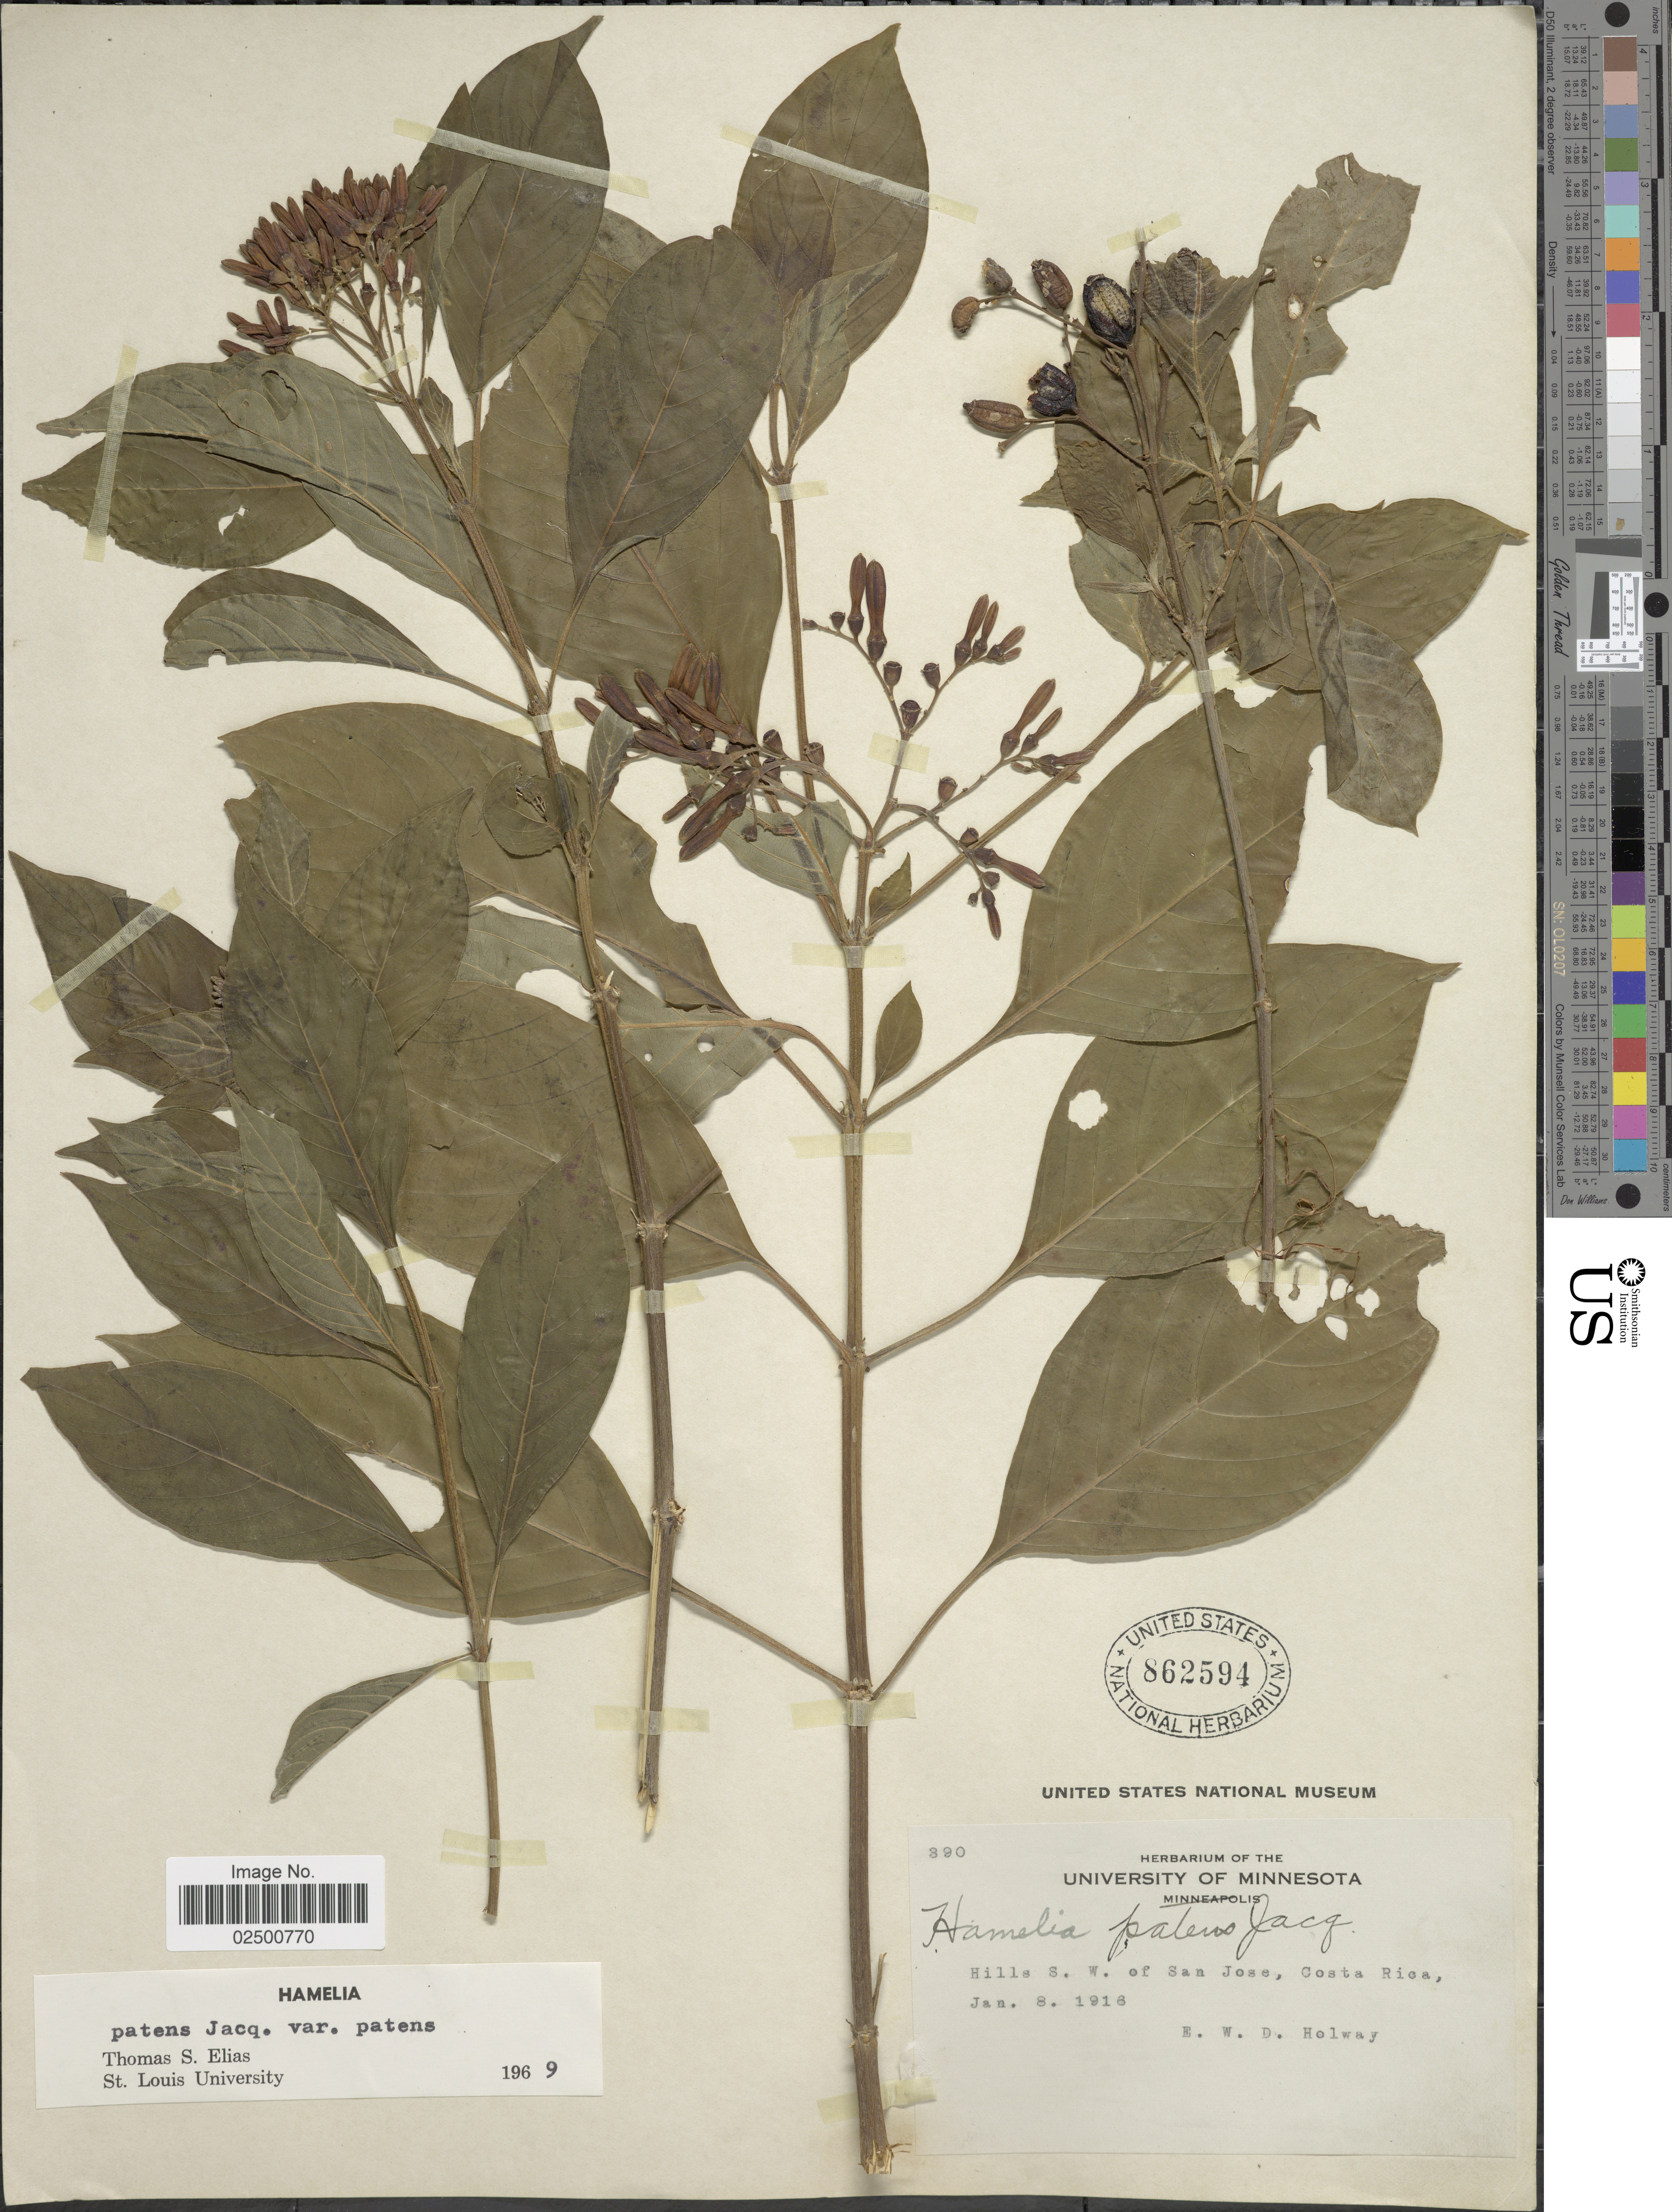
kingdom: Plantae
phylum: Tracheophyta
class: Magnoliopsida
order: Gentianales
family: Rubiaceae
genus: Hamelia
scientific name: Hamelia patens var. patens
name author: Jacq.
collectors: E. W. D. Holway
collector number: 390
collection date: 1918-01-08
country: Costa Rica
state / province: San José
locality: Hills S.W. of San Jose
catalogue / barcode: US 862594